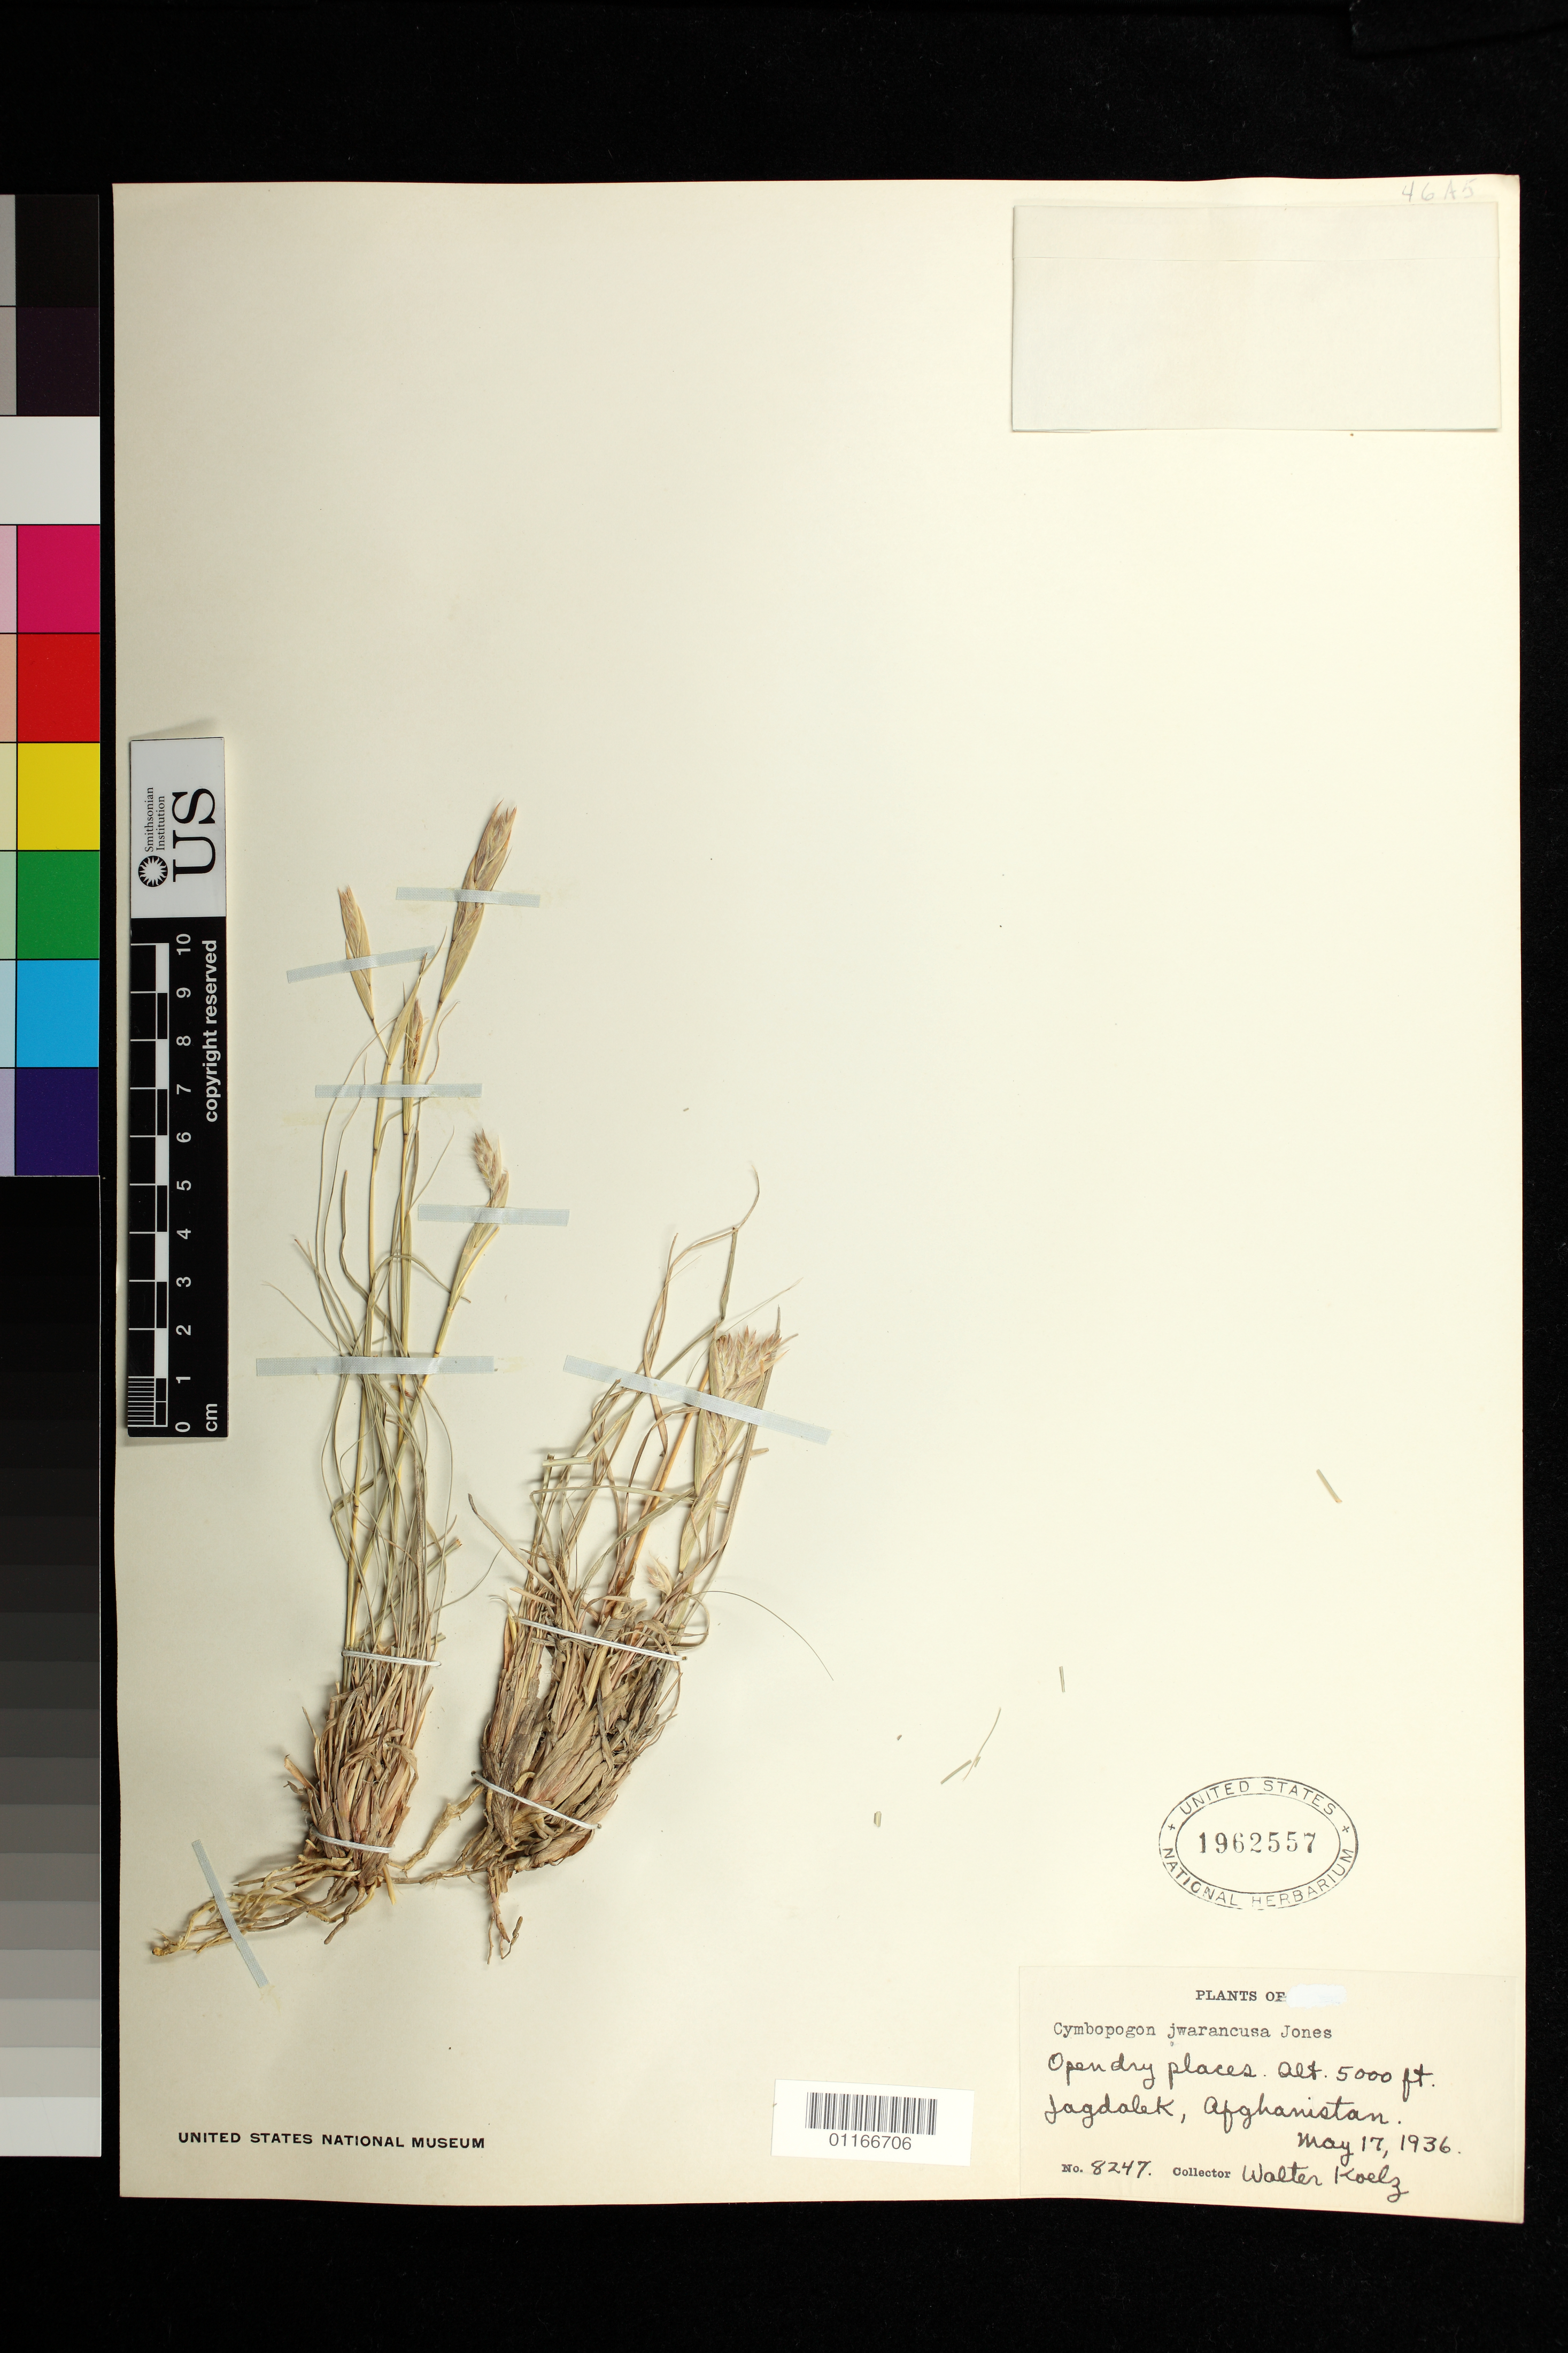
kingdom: Plantae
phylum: Tracheophyta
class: Liliopsida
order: Poales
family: Poaceae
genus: Cymbopogon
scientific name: Cymbopogon iwarancusa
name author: (Jones) Schult.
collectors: W. N. Koelz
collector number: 8247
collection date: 1936-05-17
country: Afghanistan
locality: Jagdalek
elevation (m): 1524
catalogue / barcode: US 1962557